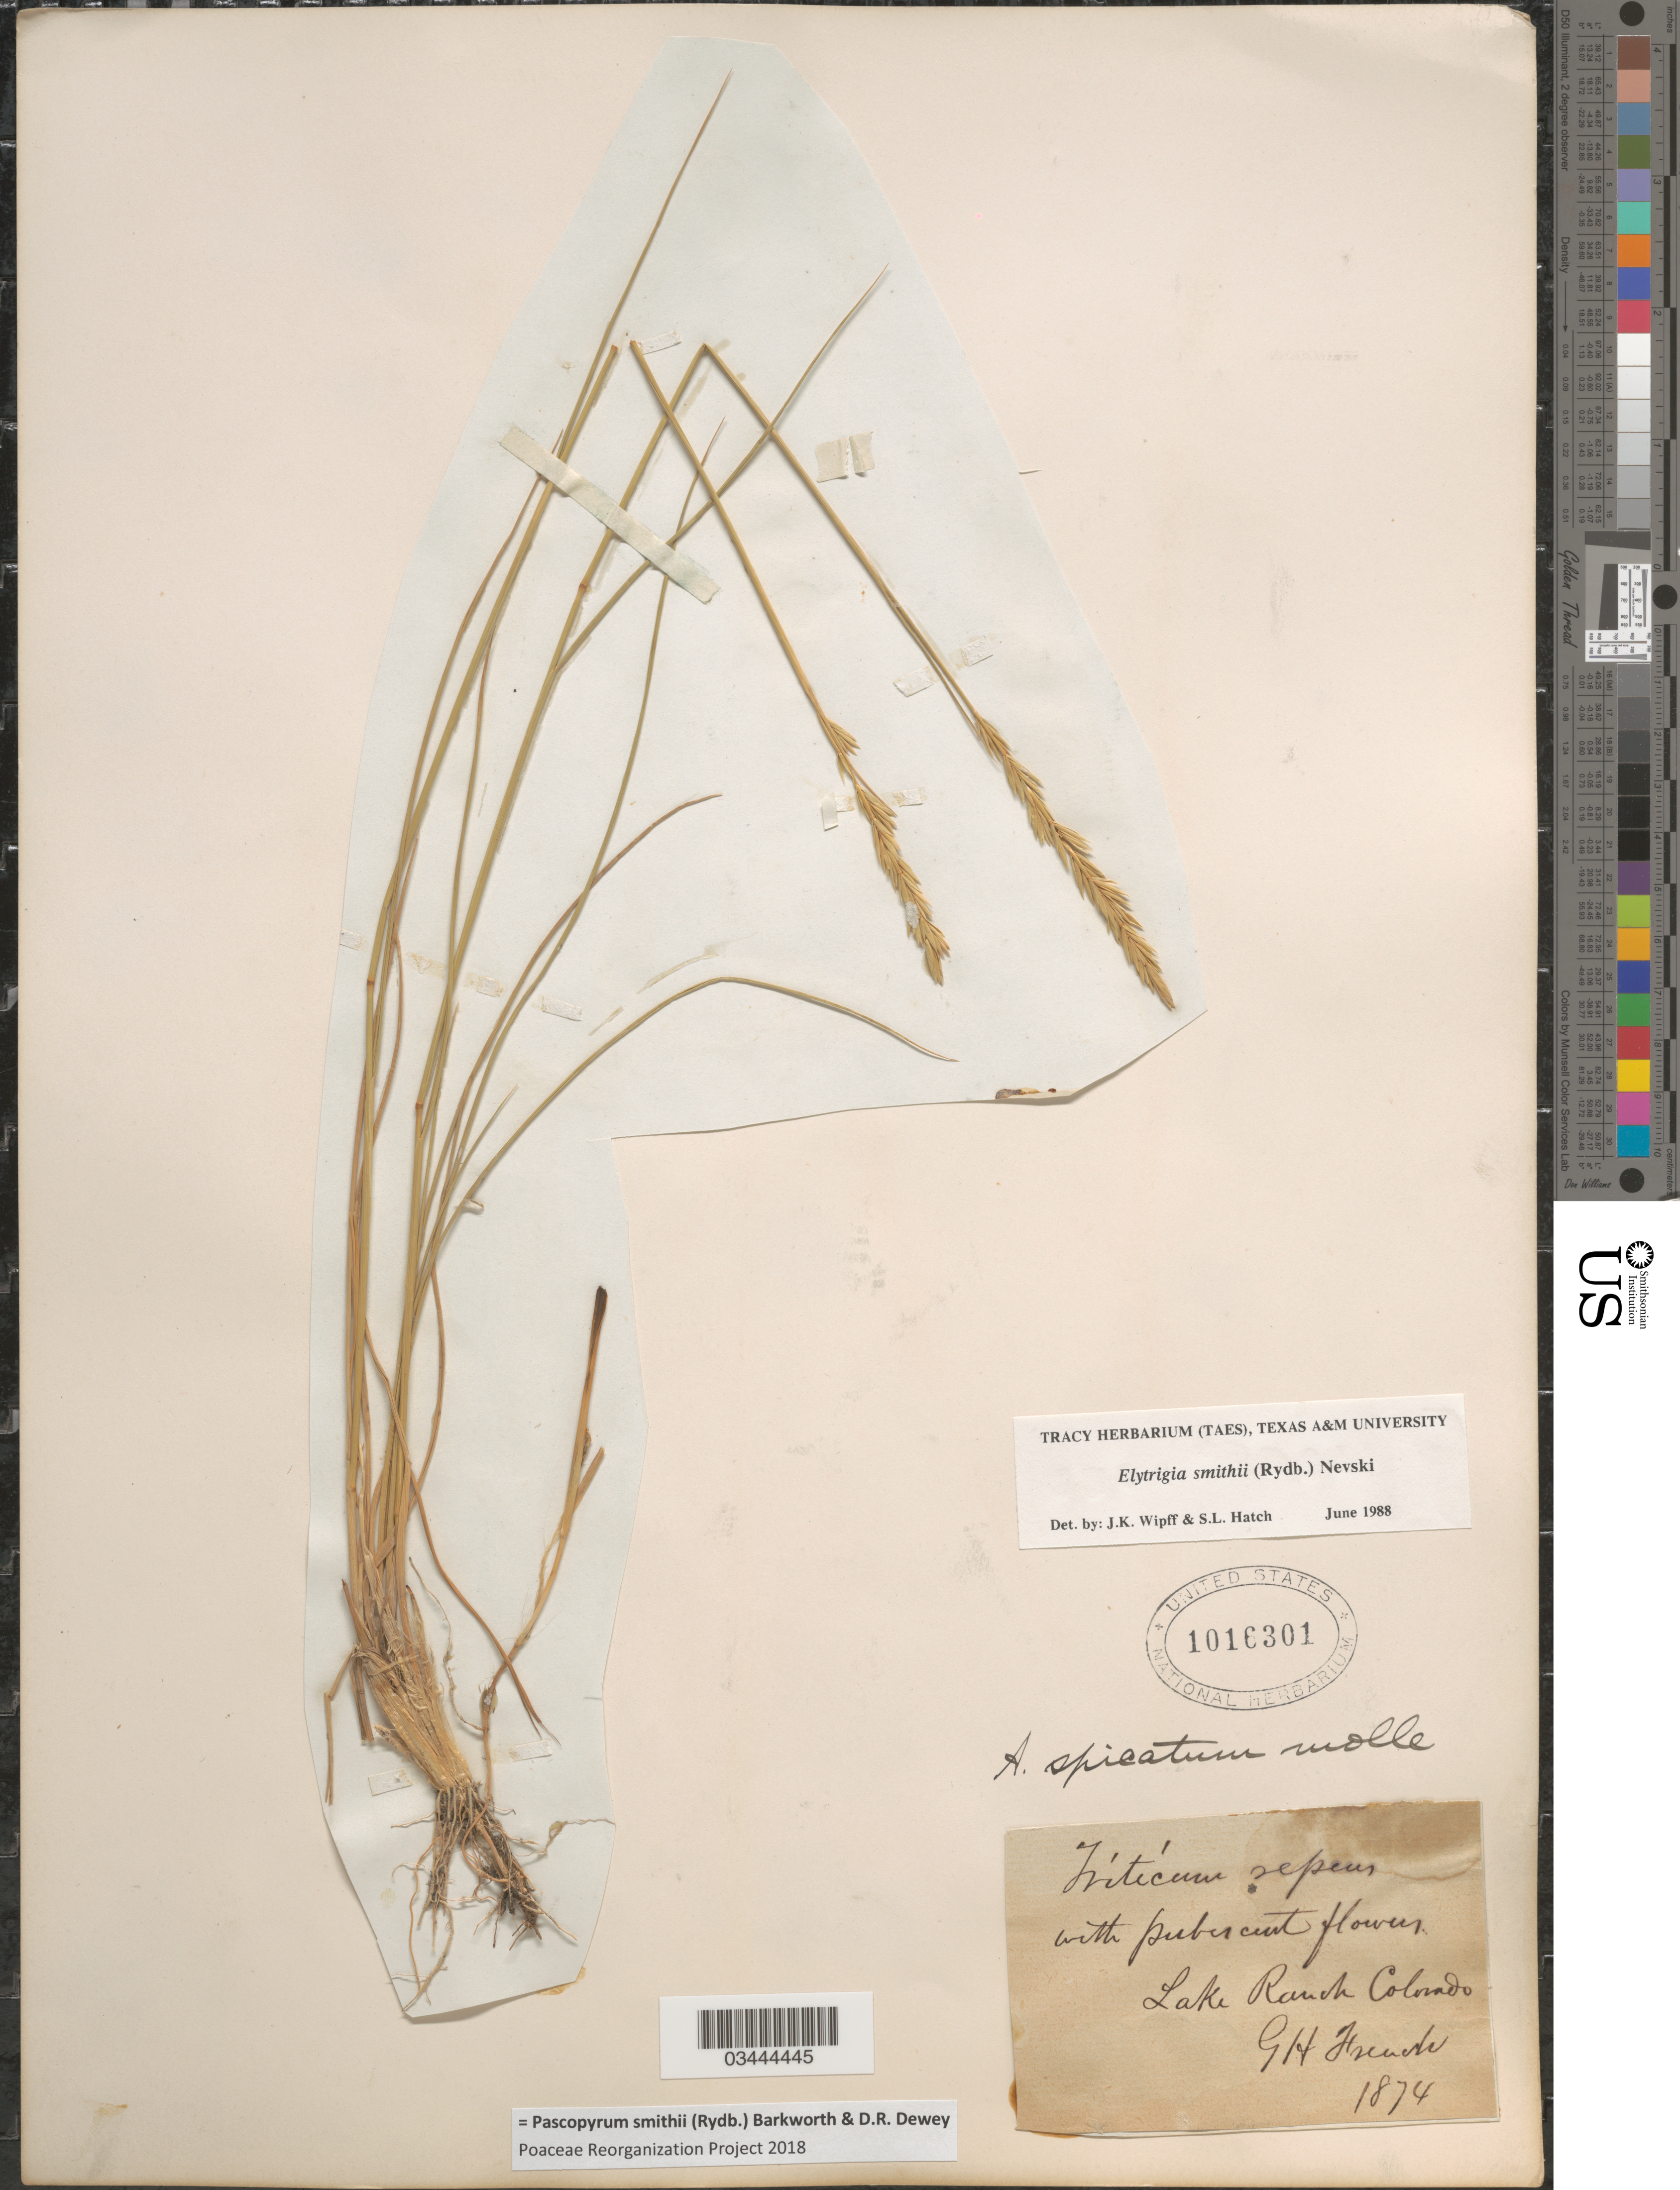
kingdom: Plantae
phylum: Tracheophyta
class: Liliopsida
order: Poales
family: Poaceae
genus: Pascopyrum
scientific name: Pascopyrum smithii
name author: (Rydb.) Barkworth & Dewey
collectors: G. H. French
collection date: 1874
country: United States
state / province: Colorado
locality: Lake Ranch.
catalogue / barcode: US 1016301